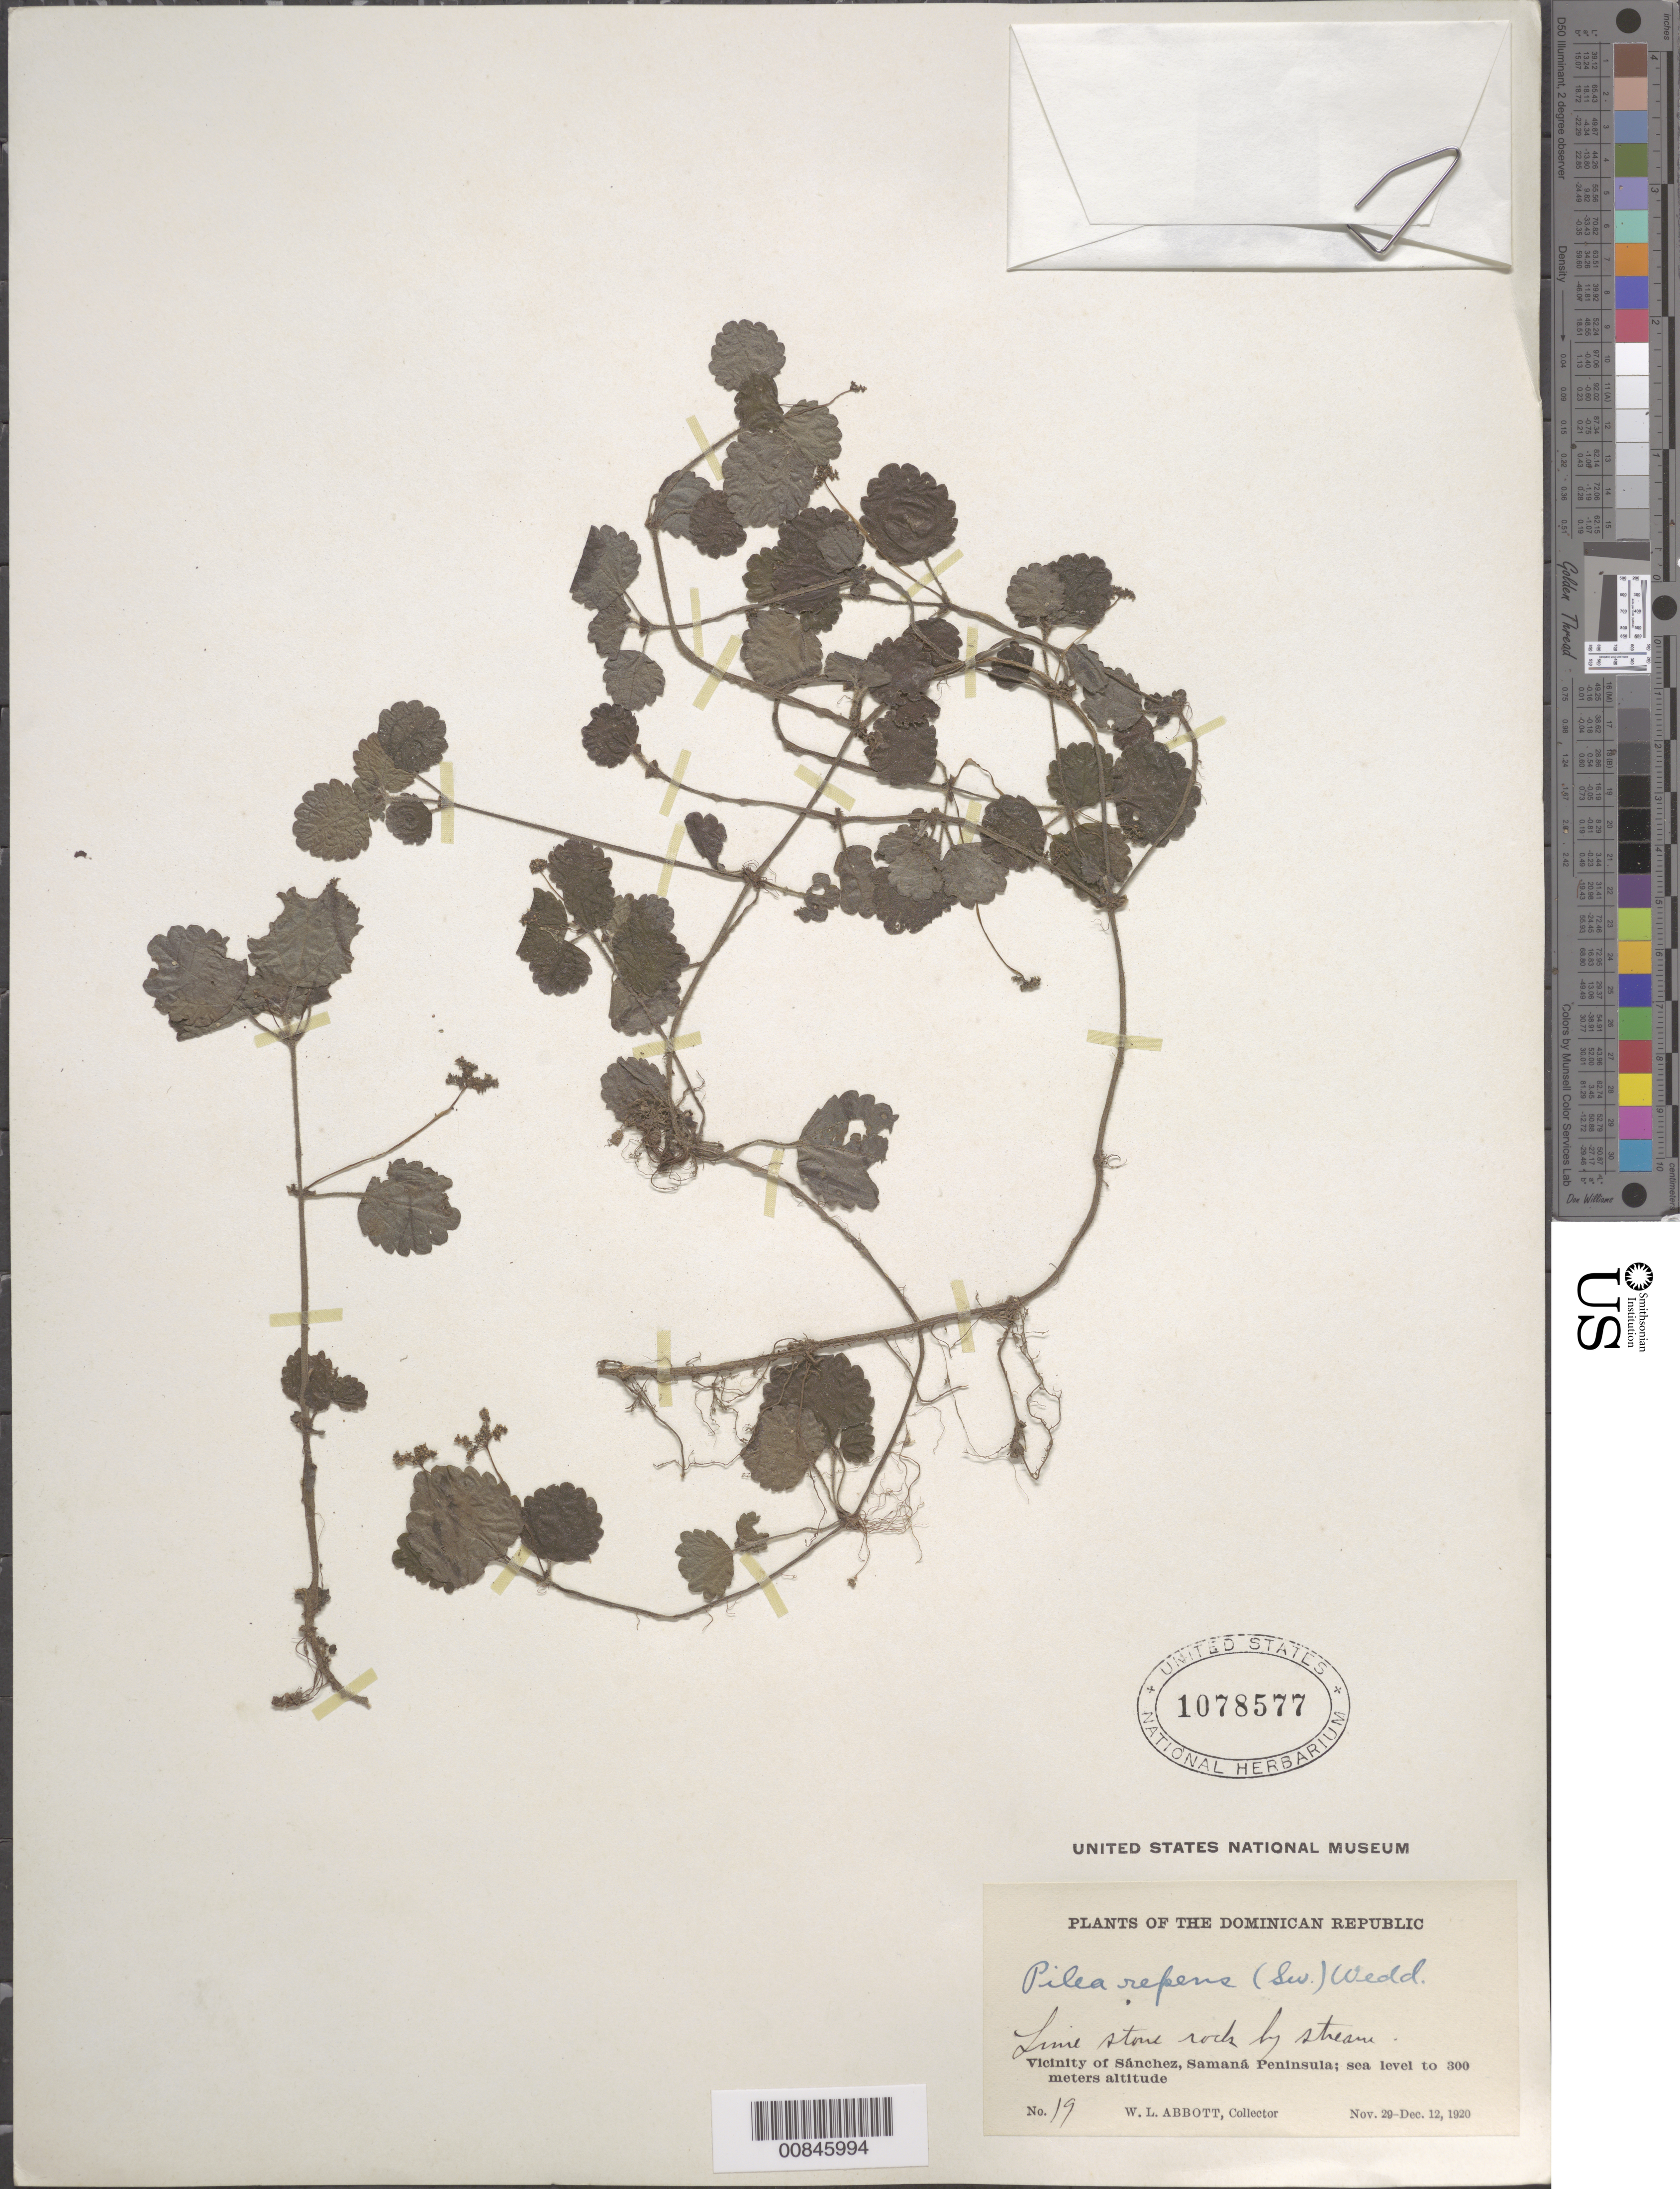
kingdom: Plantae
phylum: Tracheophyta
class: Magnoliopsida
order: Rosales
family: Urticaceae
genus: Pilea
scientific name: Pilea repens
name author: (Sw.) Wedd.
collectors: W. L. Abbott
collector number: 19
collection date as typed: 29 Nov 1920 to 12 Dec 1920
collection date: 1920-11-29/1920-12-12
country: Dominican Republic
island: Hispaniola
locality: Vicinity of Sánchez, Samaná Península.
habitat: Lime stone rocks by stream.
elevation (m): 0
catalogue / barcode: US 1078577